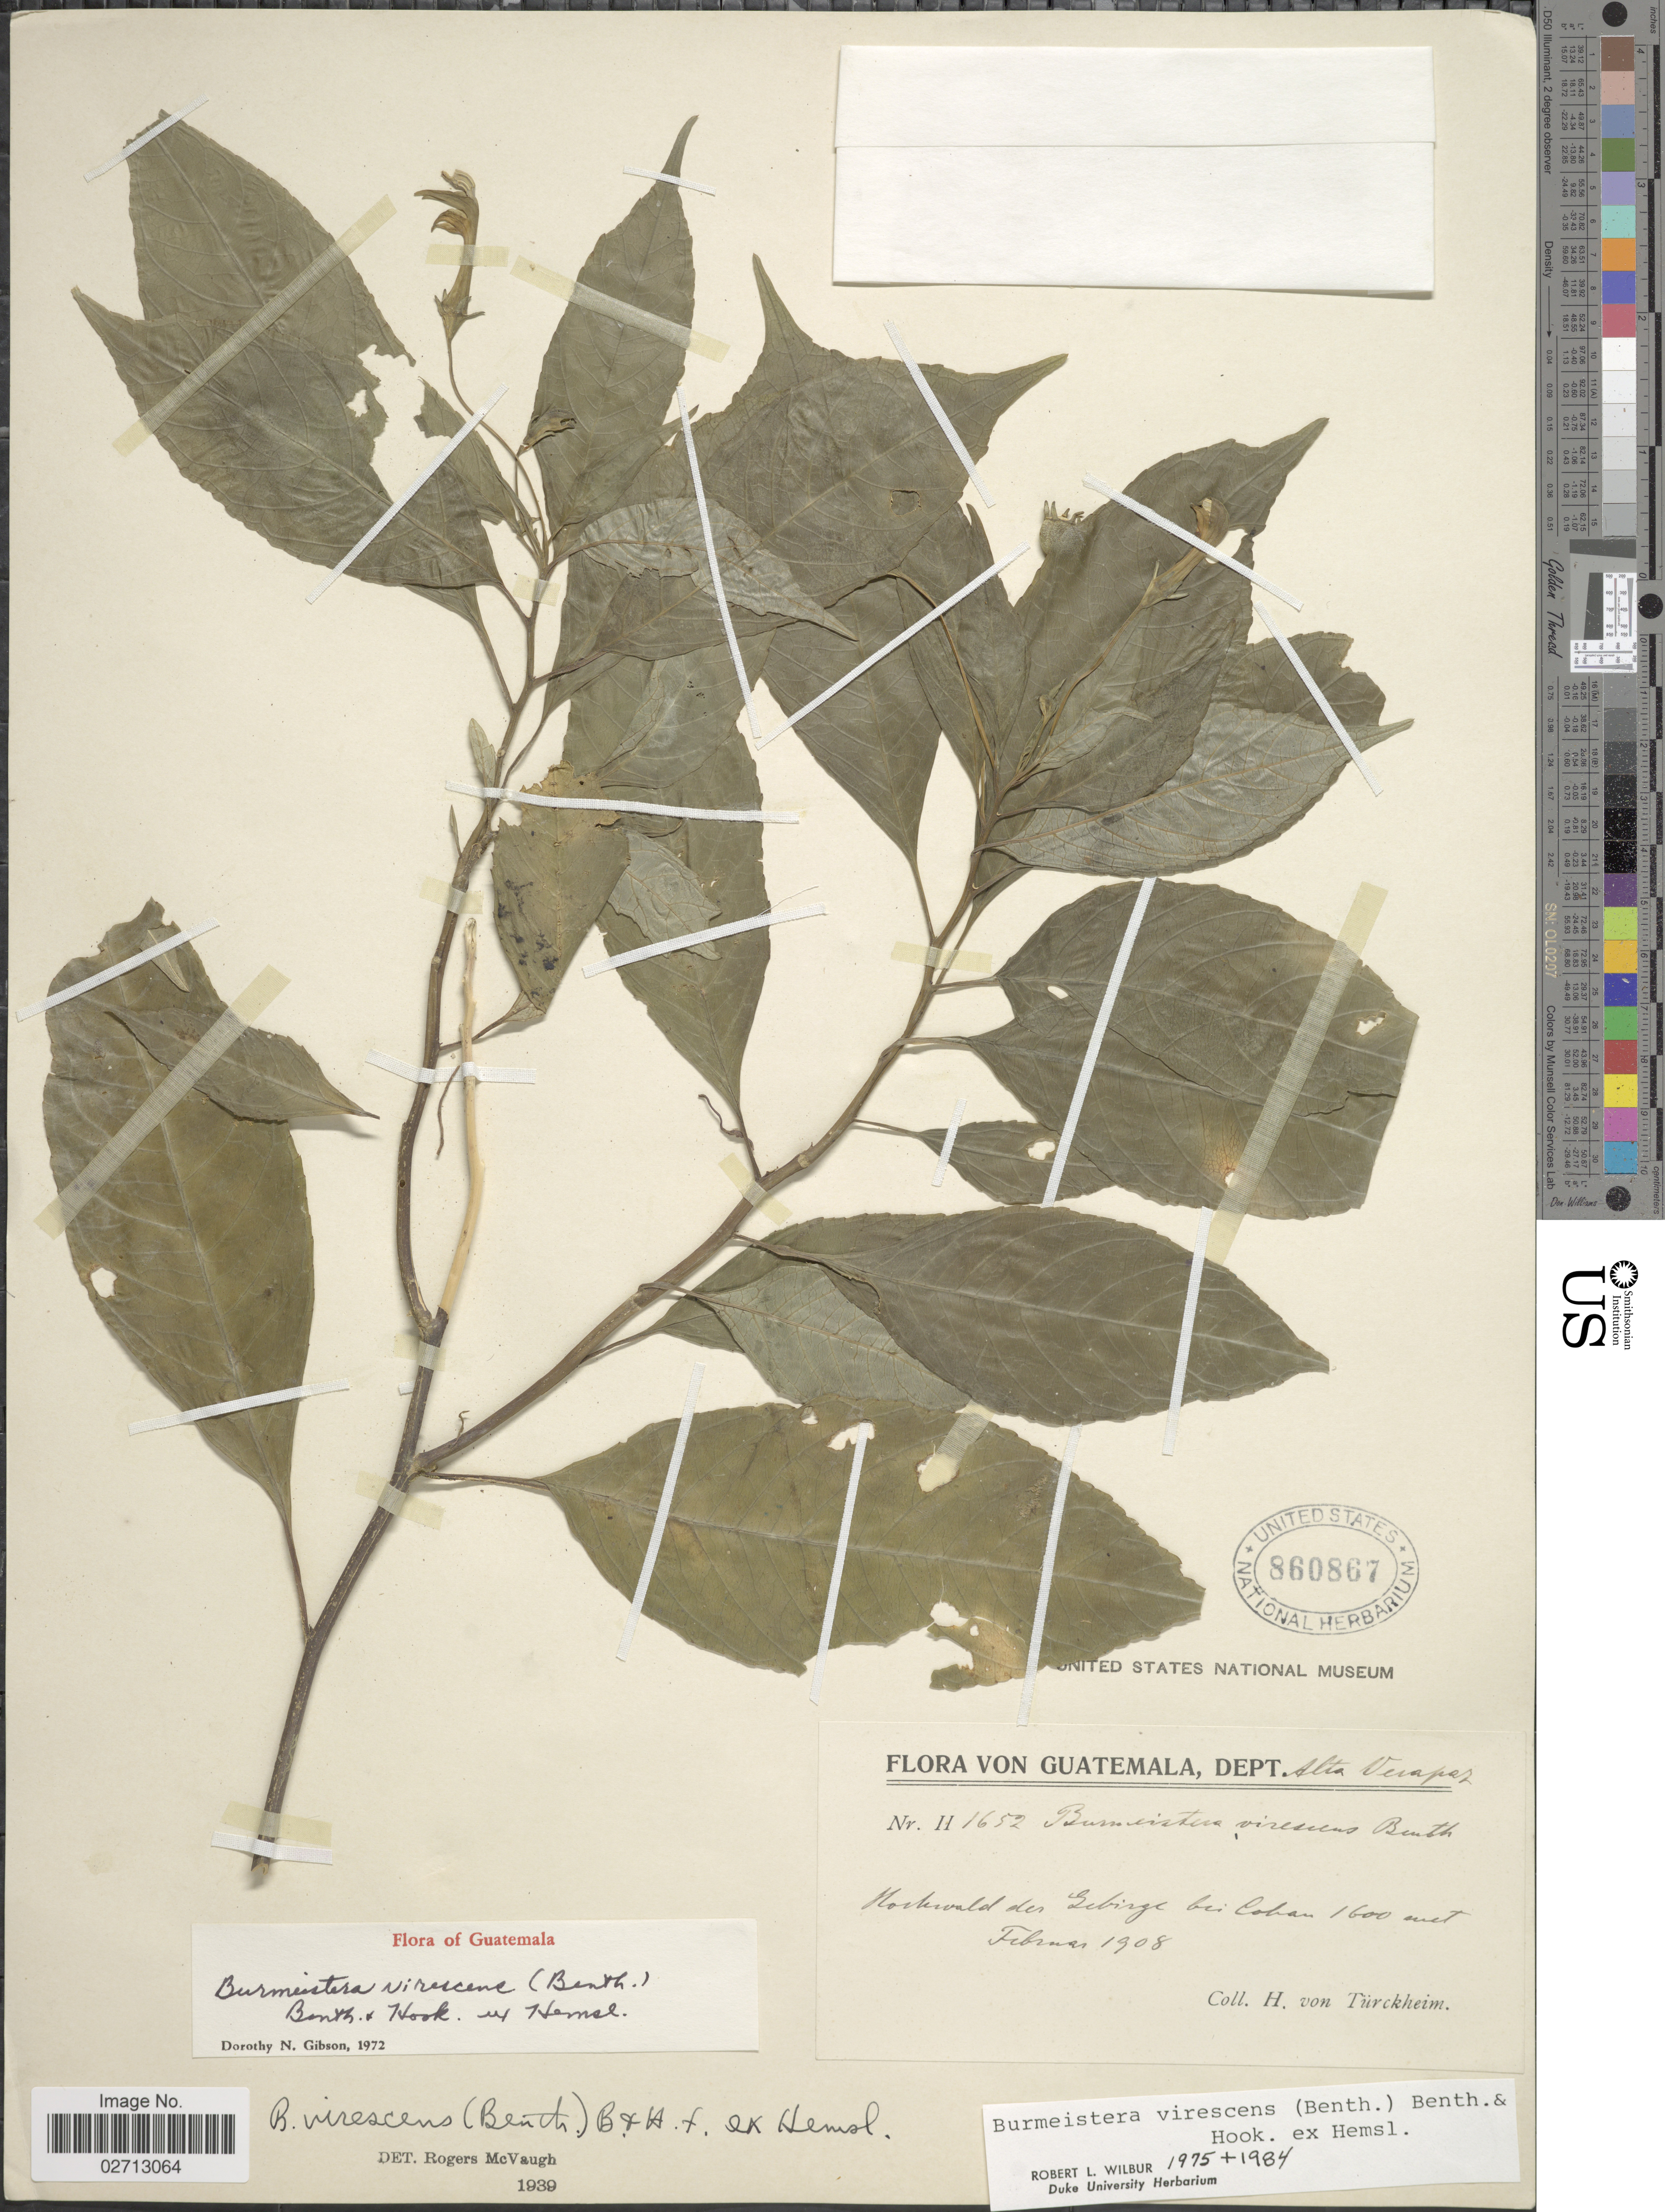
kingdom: Plantae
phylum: Tracheophyta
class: Magnoliopsida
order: Asterales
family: Campanulaceae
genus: Burmeistera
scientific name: Burmeistera virescens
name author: (Benth.) Benth. & Hook. f. ex Hemsl.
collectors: H. von Türckheim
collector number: II 1652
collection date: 1908-02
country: Guatemala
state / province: Alta Verapaz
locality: Coban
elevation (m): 1600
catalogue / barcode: US 860867